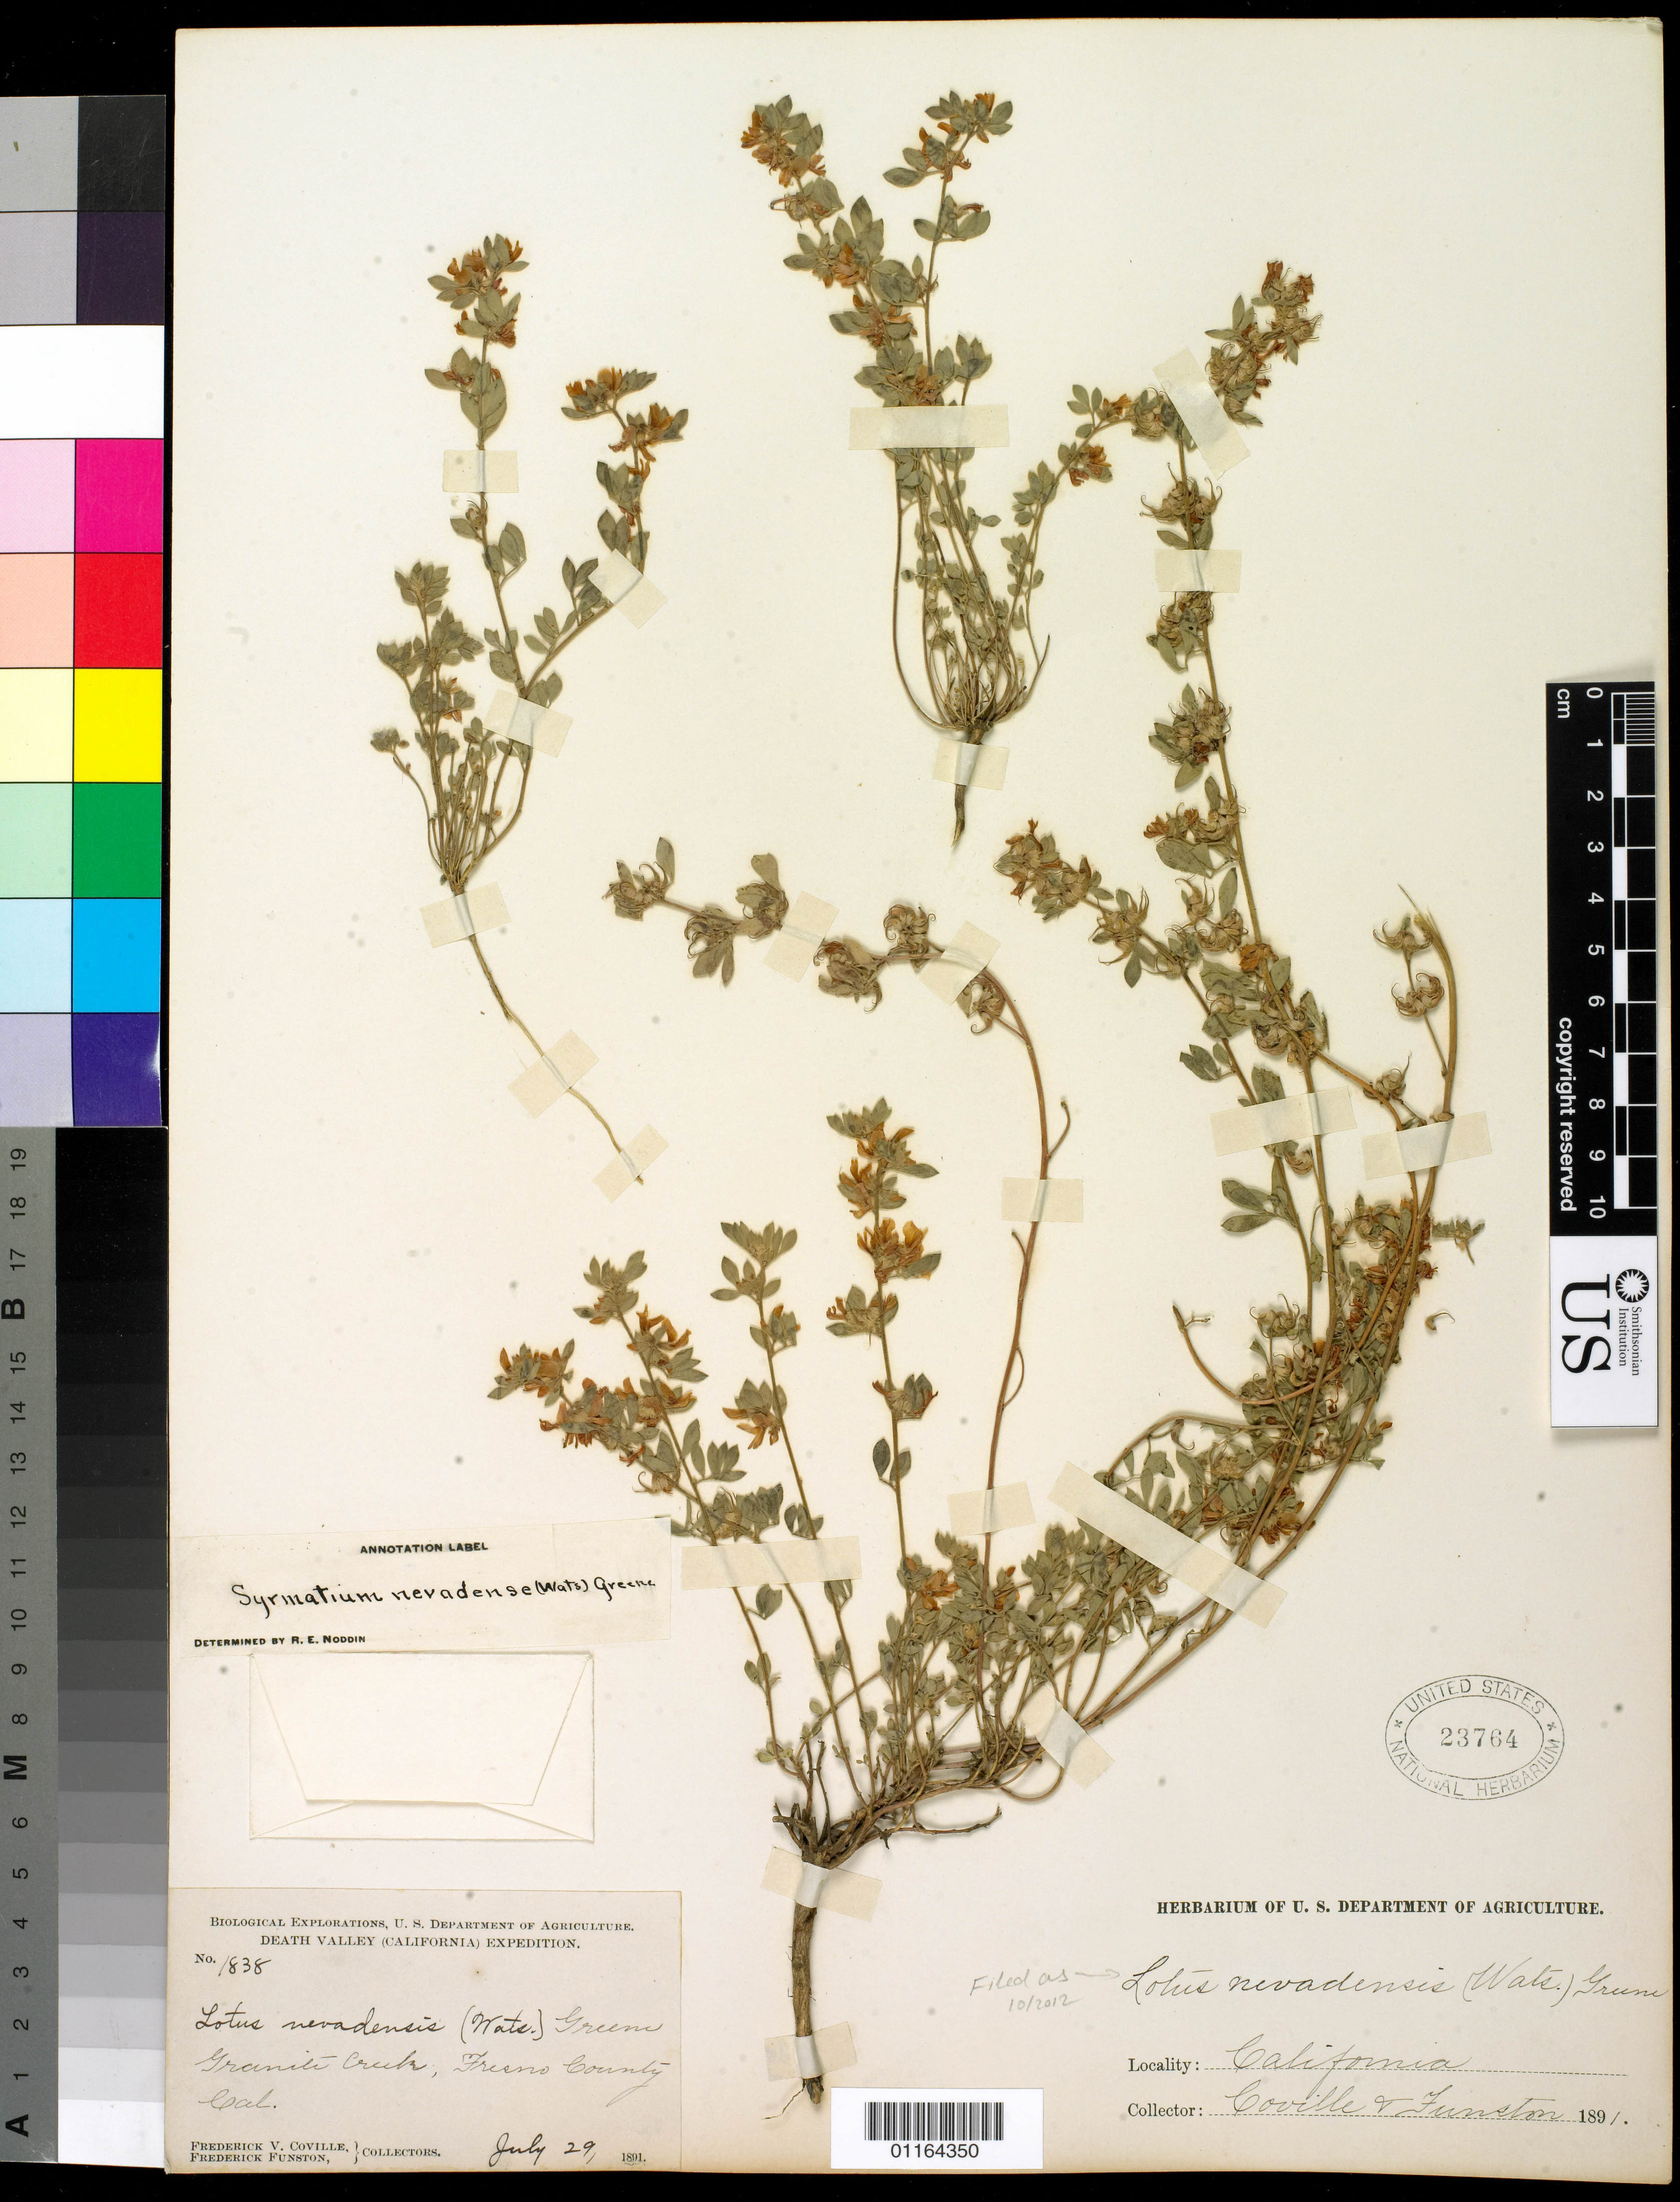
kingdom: Plantae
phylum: Tracheophyta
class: Magnoliopsida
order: Fabales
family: Fabaceae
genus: Syrmatium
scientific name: Syrmatium decumbens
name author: (Benth.) Greene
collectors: F. V. Coville & F. Funston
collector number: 1838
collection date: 1891-07-29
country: United States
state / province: California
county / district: Fresno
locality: Granite Creek.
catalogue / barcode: US 23764